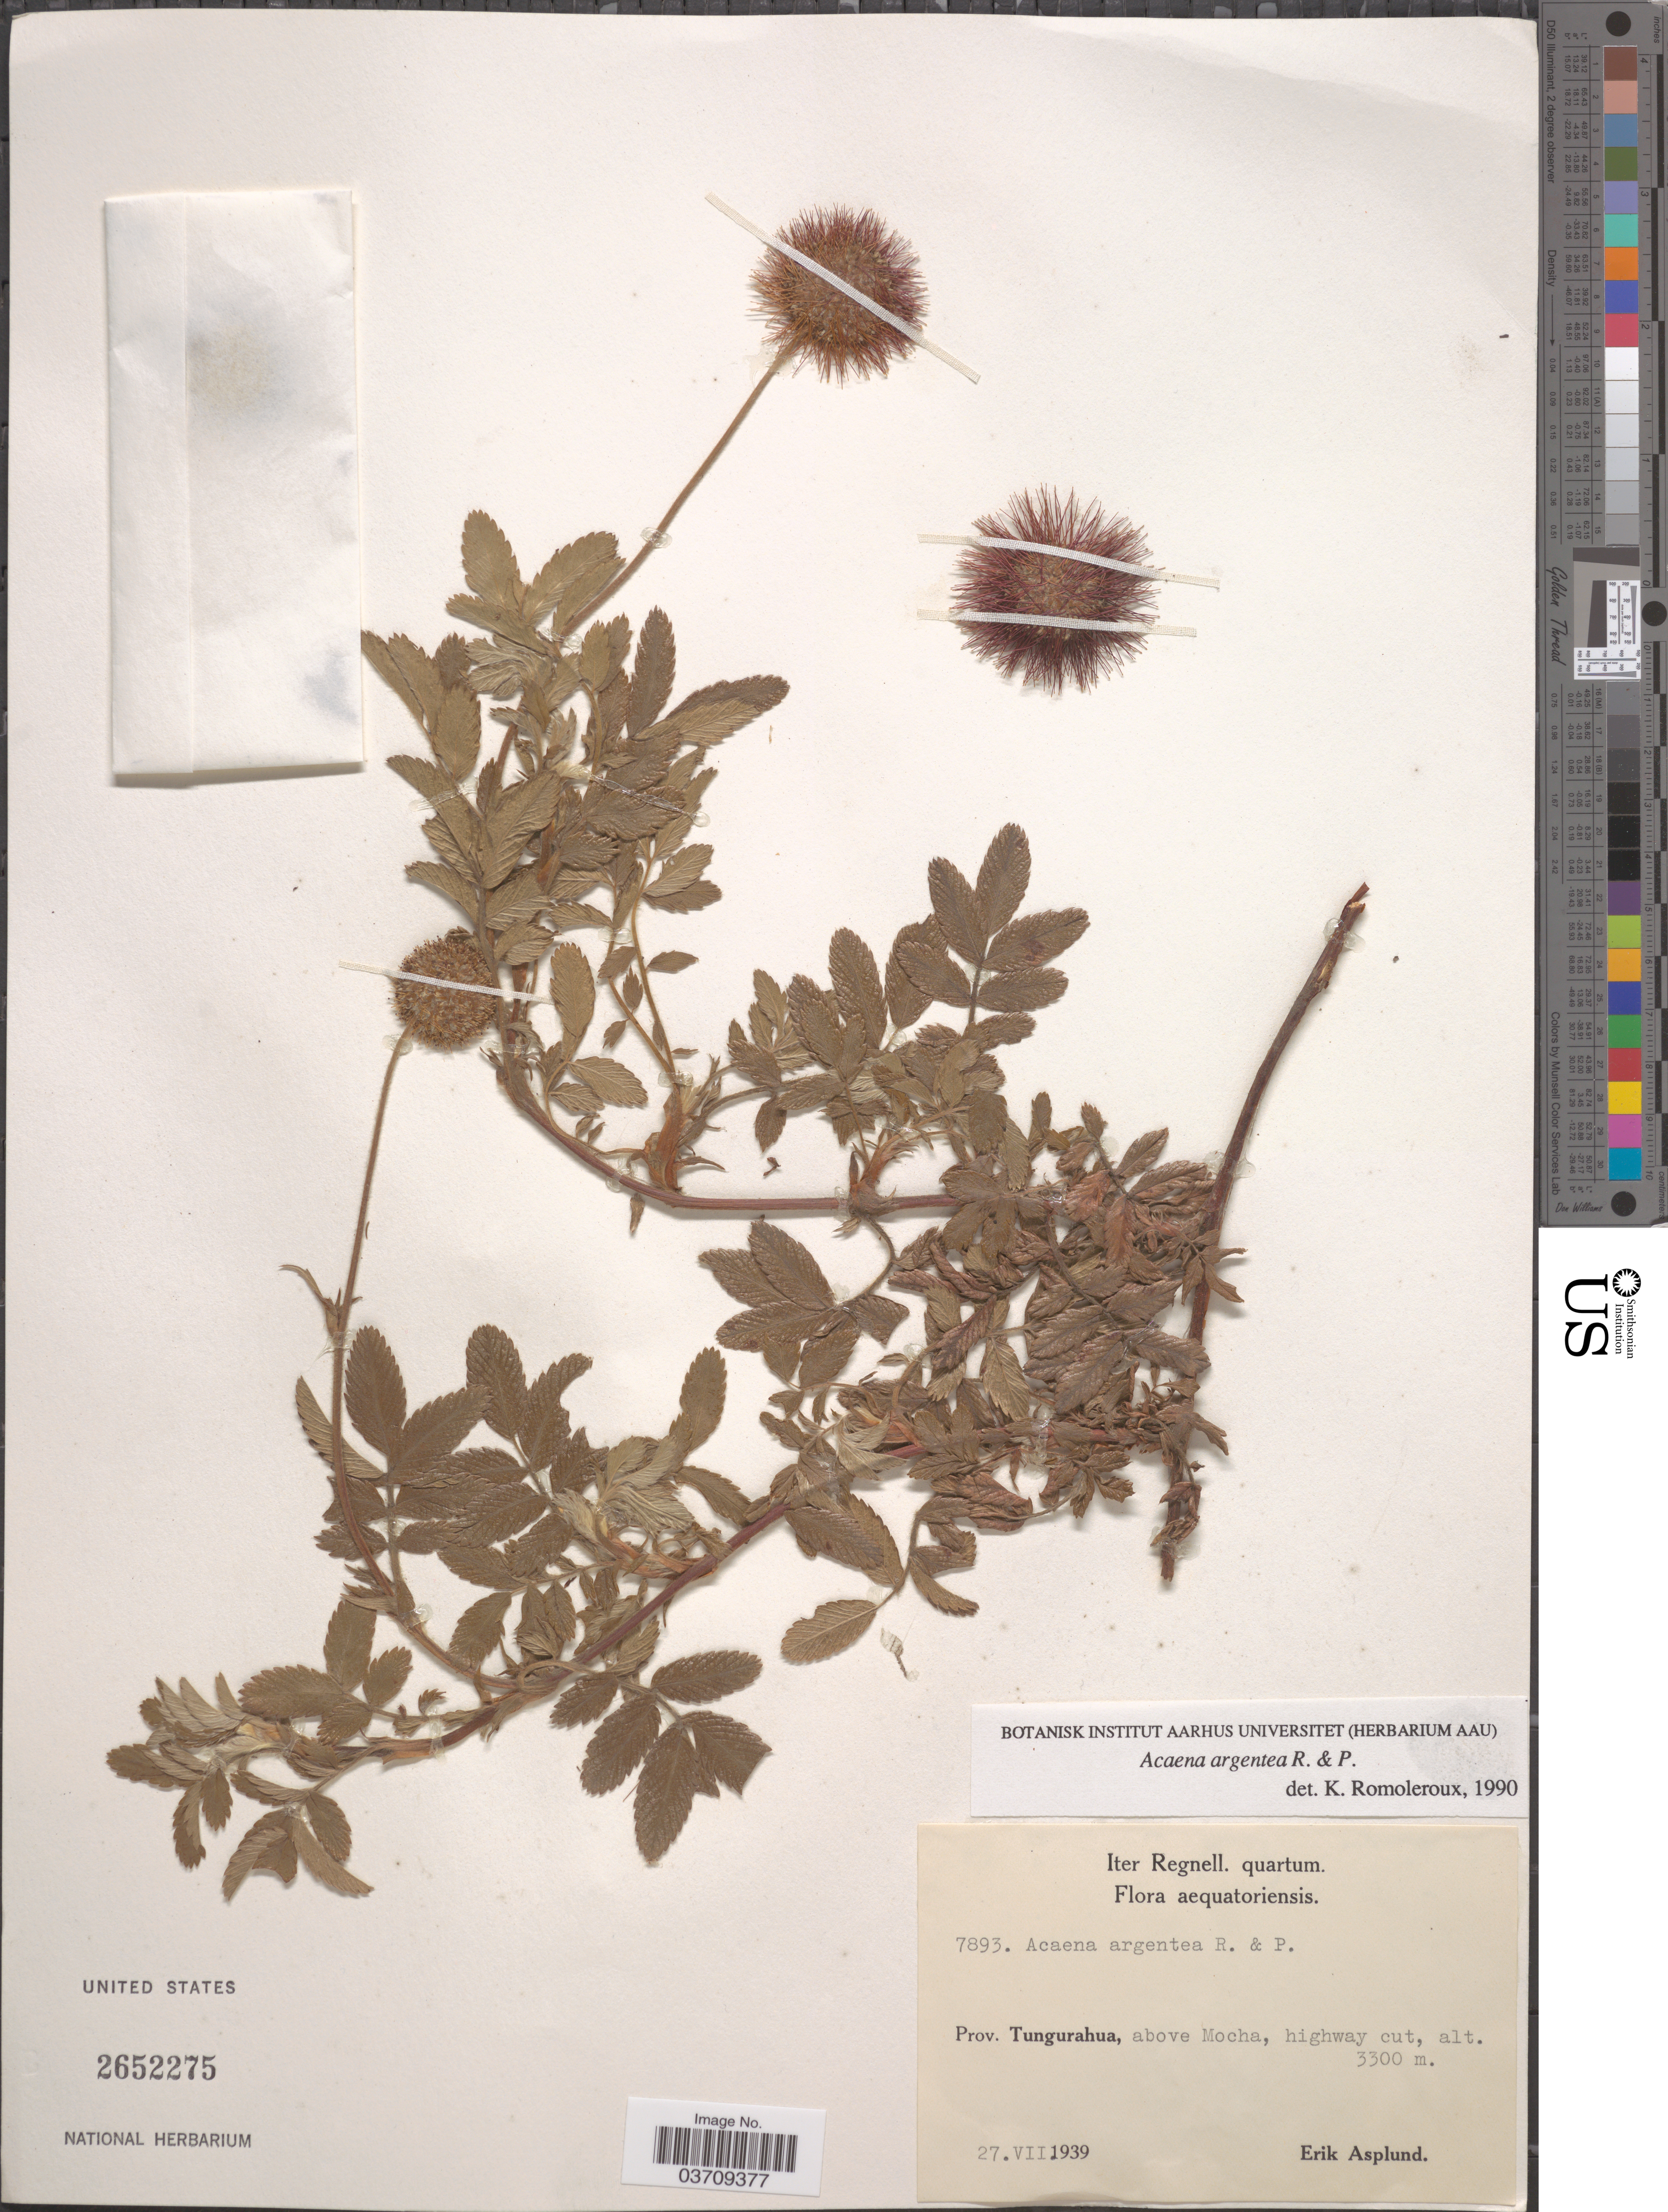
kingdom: Plantae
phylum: Tracheophyta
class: Magnoliopsida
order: Rosales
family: Rosaceae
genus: Acaena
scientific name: Acaena cylindristachya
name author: Ruiz & Pav.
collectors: E. Asplund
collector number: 7893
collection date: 1939-07-27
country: Ecuador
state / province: Tungurahua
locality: Above Mocha, highway cut.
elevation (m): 3300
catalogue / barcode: US 2652275